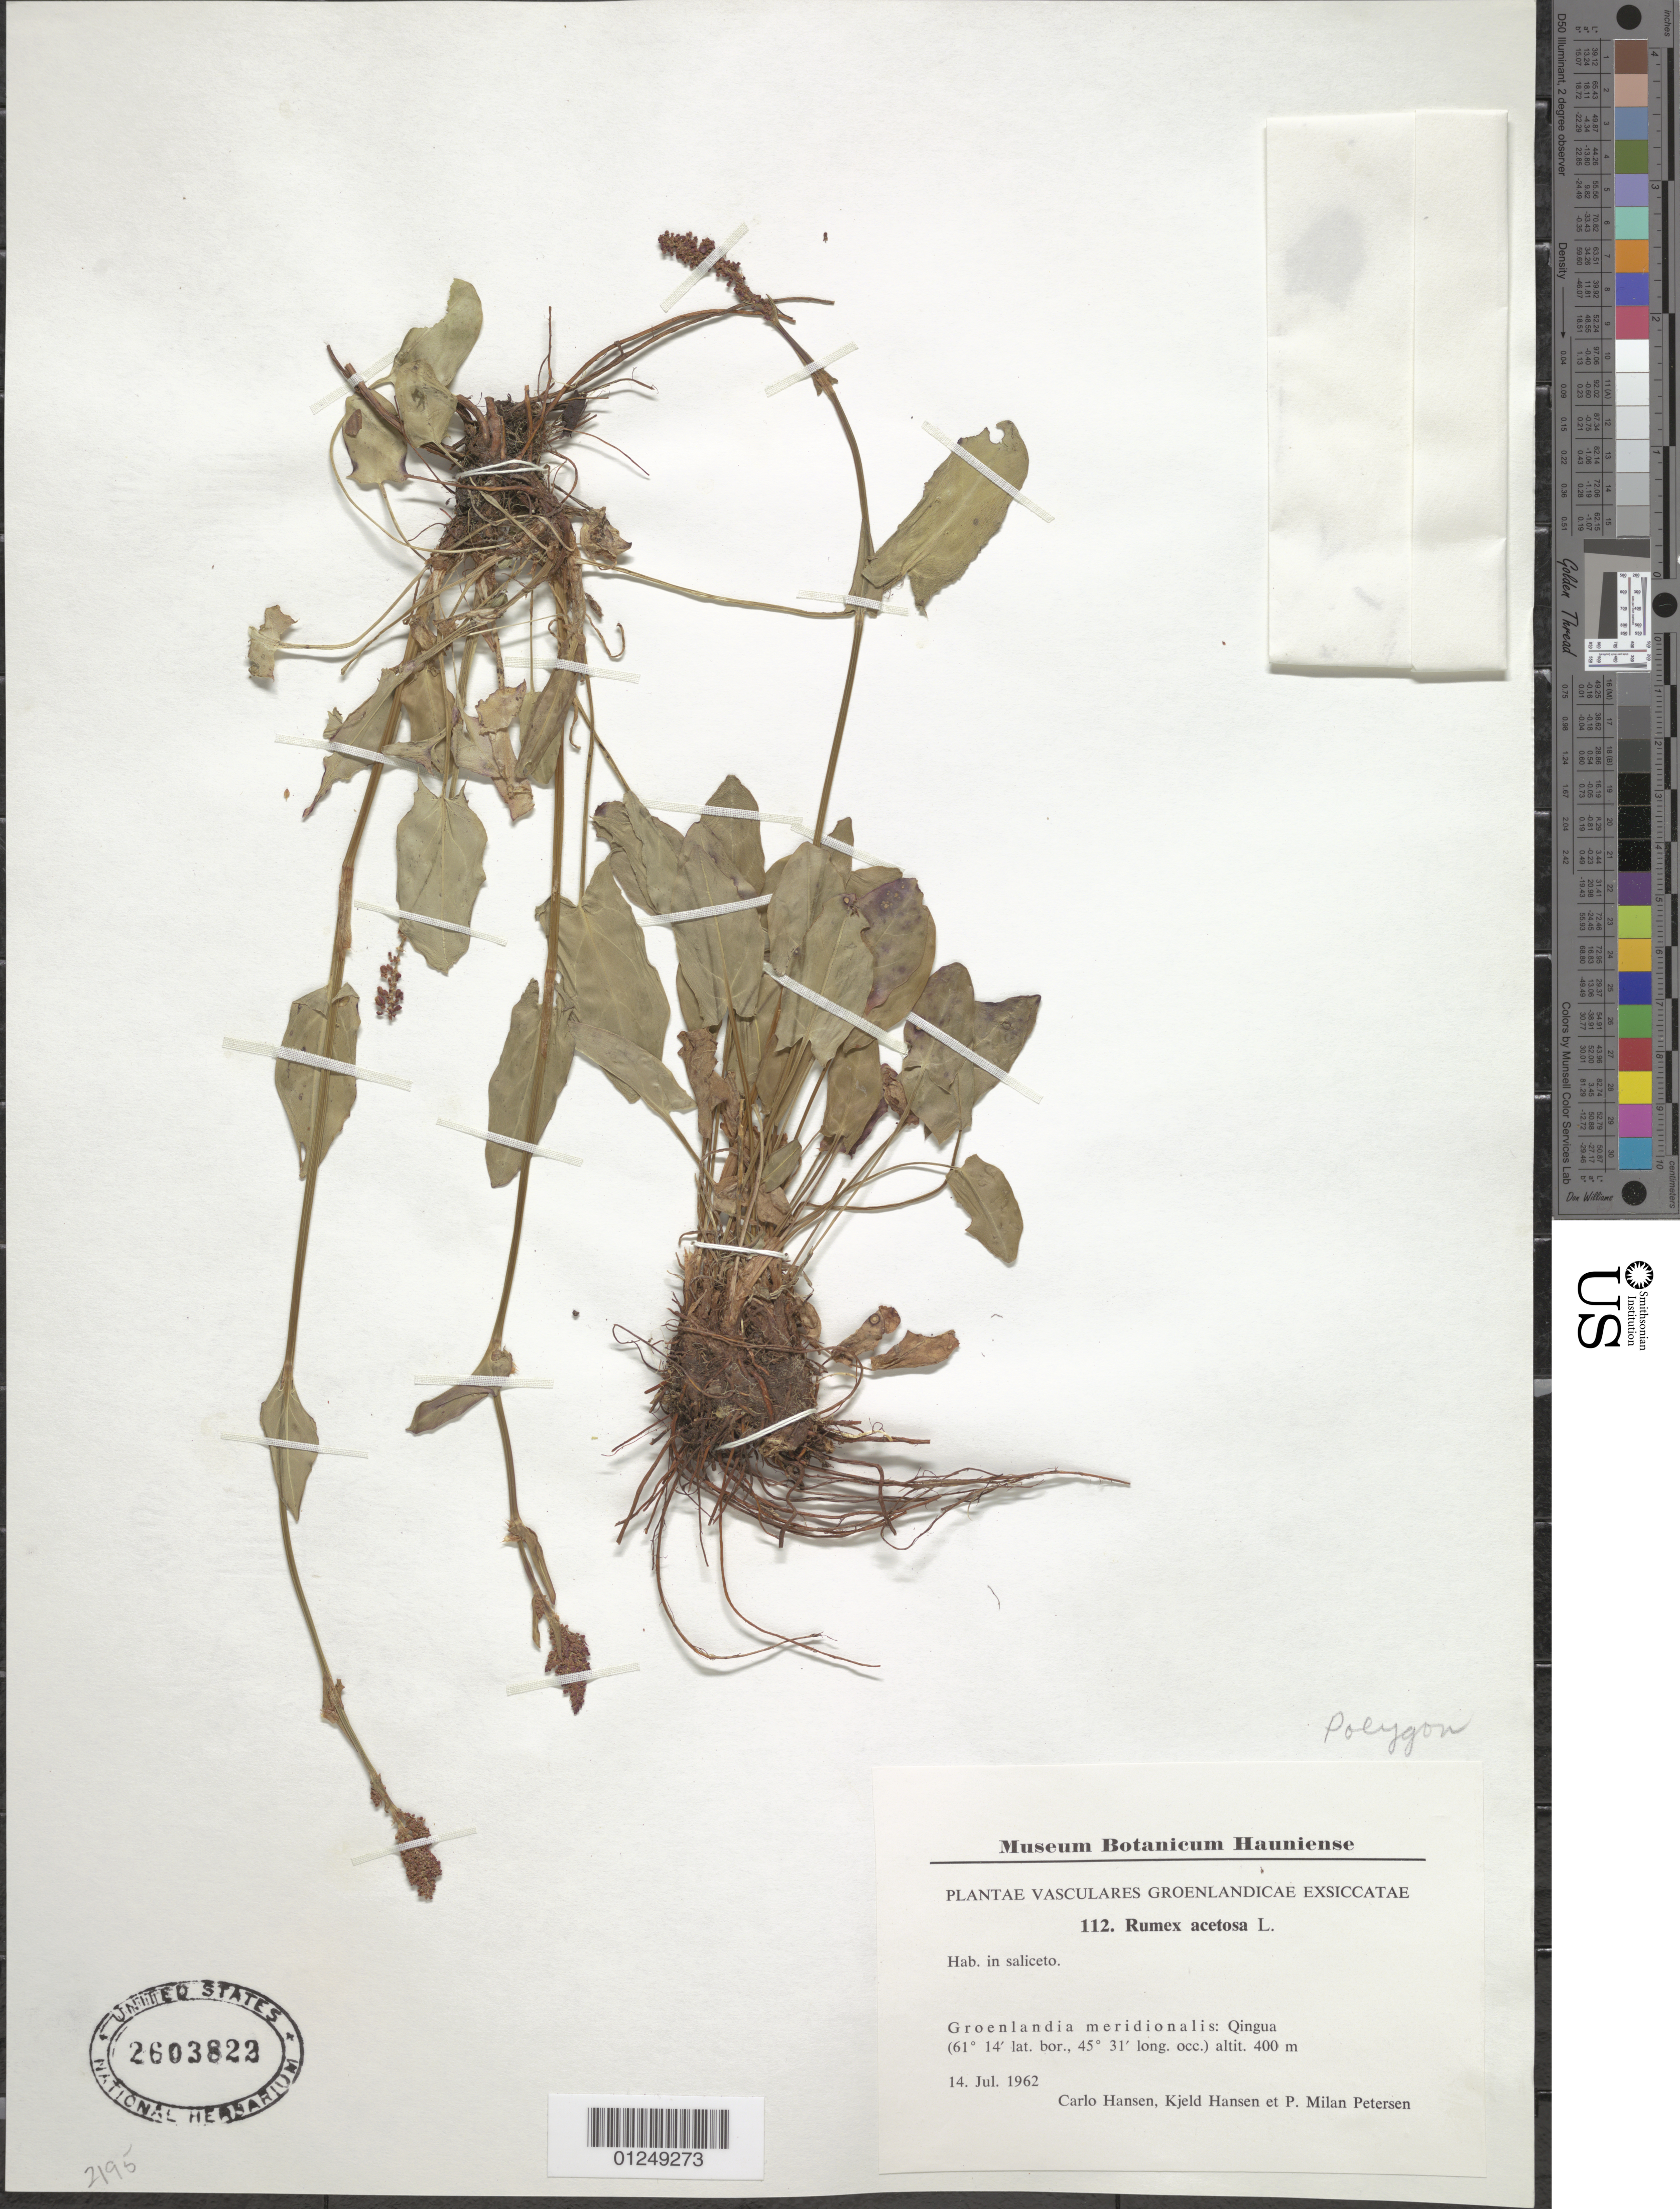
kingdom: Plantae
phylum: Tracheophyta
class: Magnoliopsida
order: Caryophyllales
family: Polygonaceae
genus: Rumex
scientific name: Rumex acetosa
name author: L.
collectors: C. Hansen, K. Hansen & P. Petersen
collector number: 112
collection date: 1962-07-14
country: Greenland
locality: Groenlandia meridionalis: Qingua.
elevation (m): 400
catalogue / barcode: US 2603822